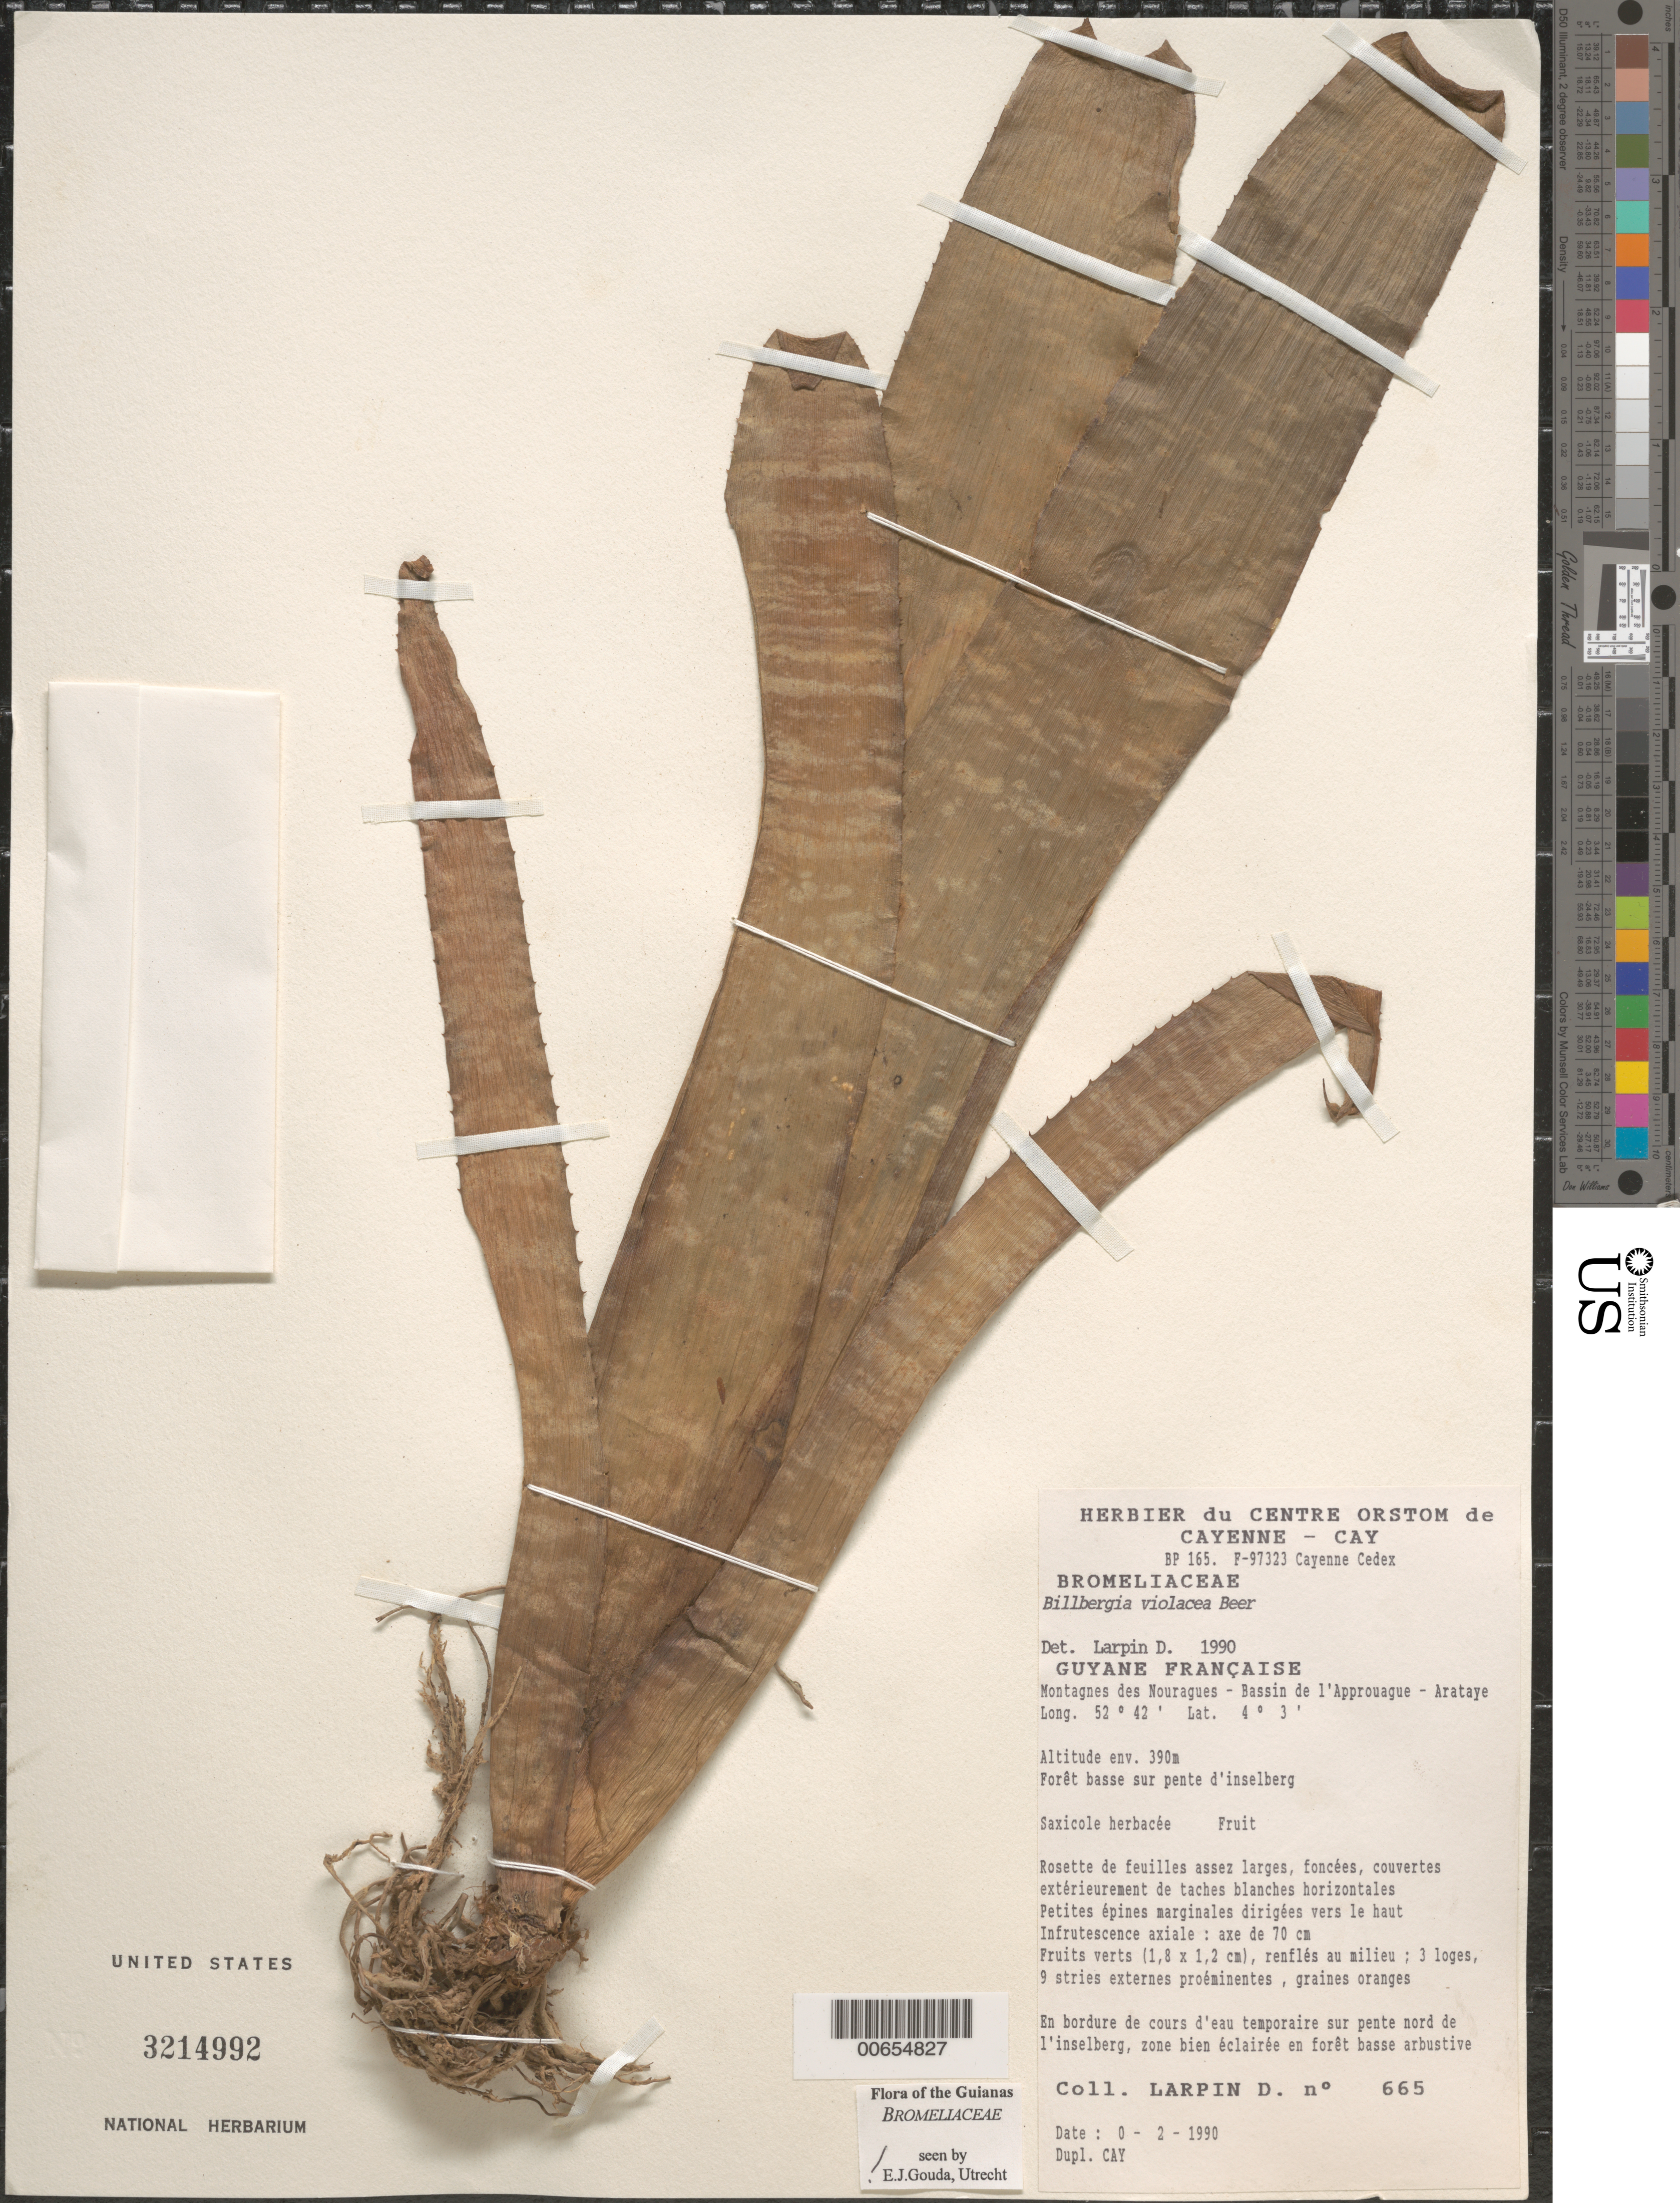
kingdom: Plantae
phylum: Tracheophyta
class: Liliopsida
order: Poales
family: Bromeliaceae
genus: Billbergia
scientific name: Billbergia violacea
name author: Beer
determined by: Gouda, E. J.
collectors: D. Larpin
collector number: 665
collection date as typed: Feb-90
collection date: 1990-02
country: French Guiana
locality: Station des Nouragues, Bassin de l'Approuague, Arataye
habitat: Low altitude forest on inselberg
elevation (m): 390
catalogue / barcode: US 3214992